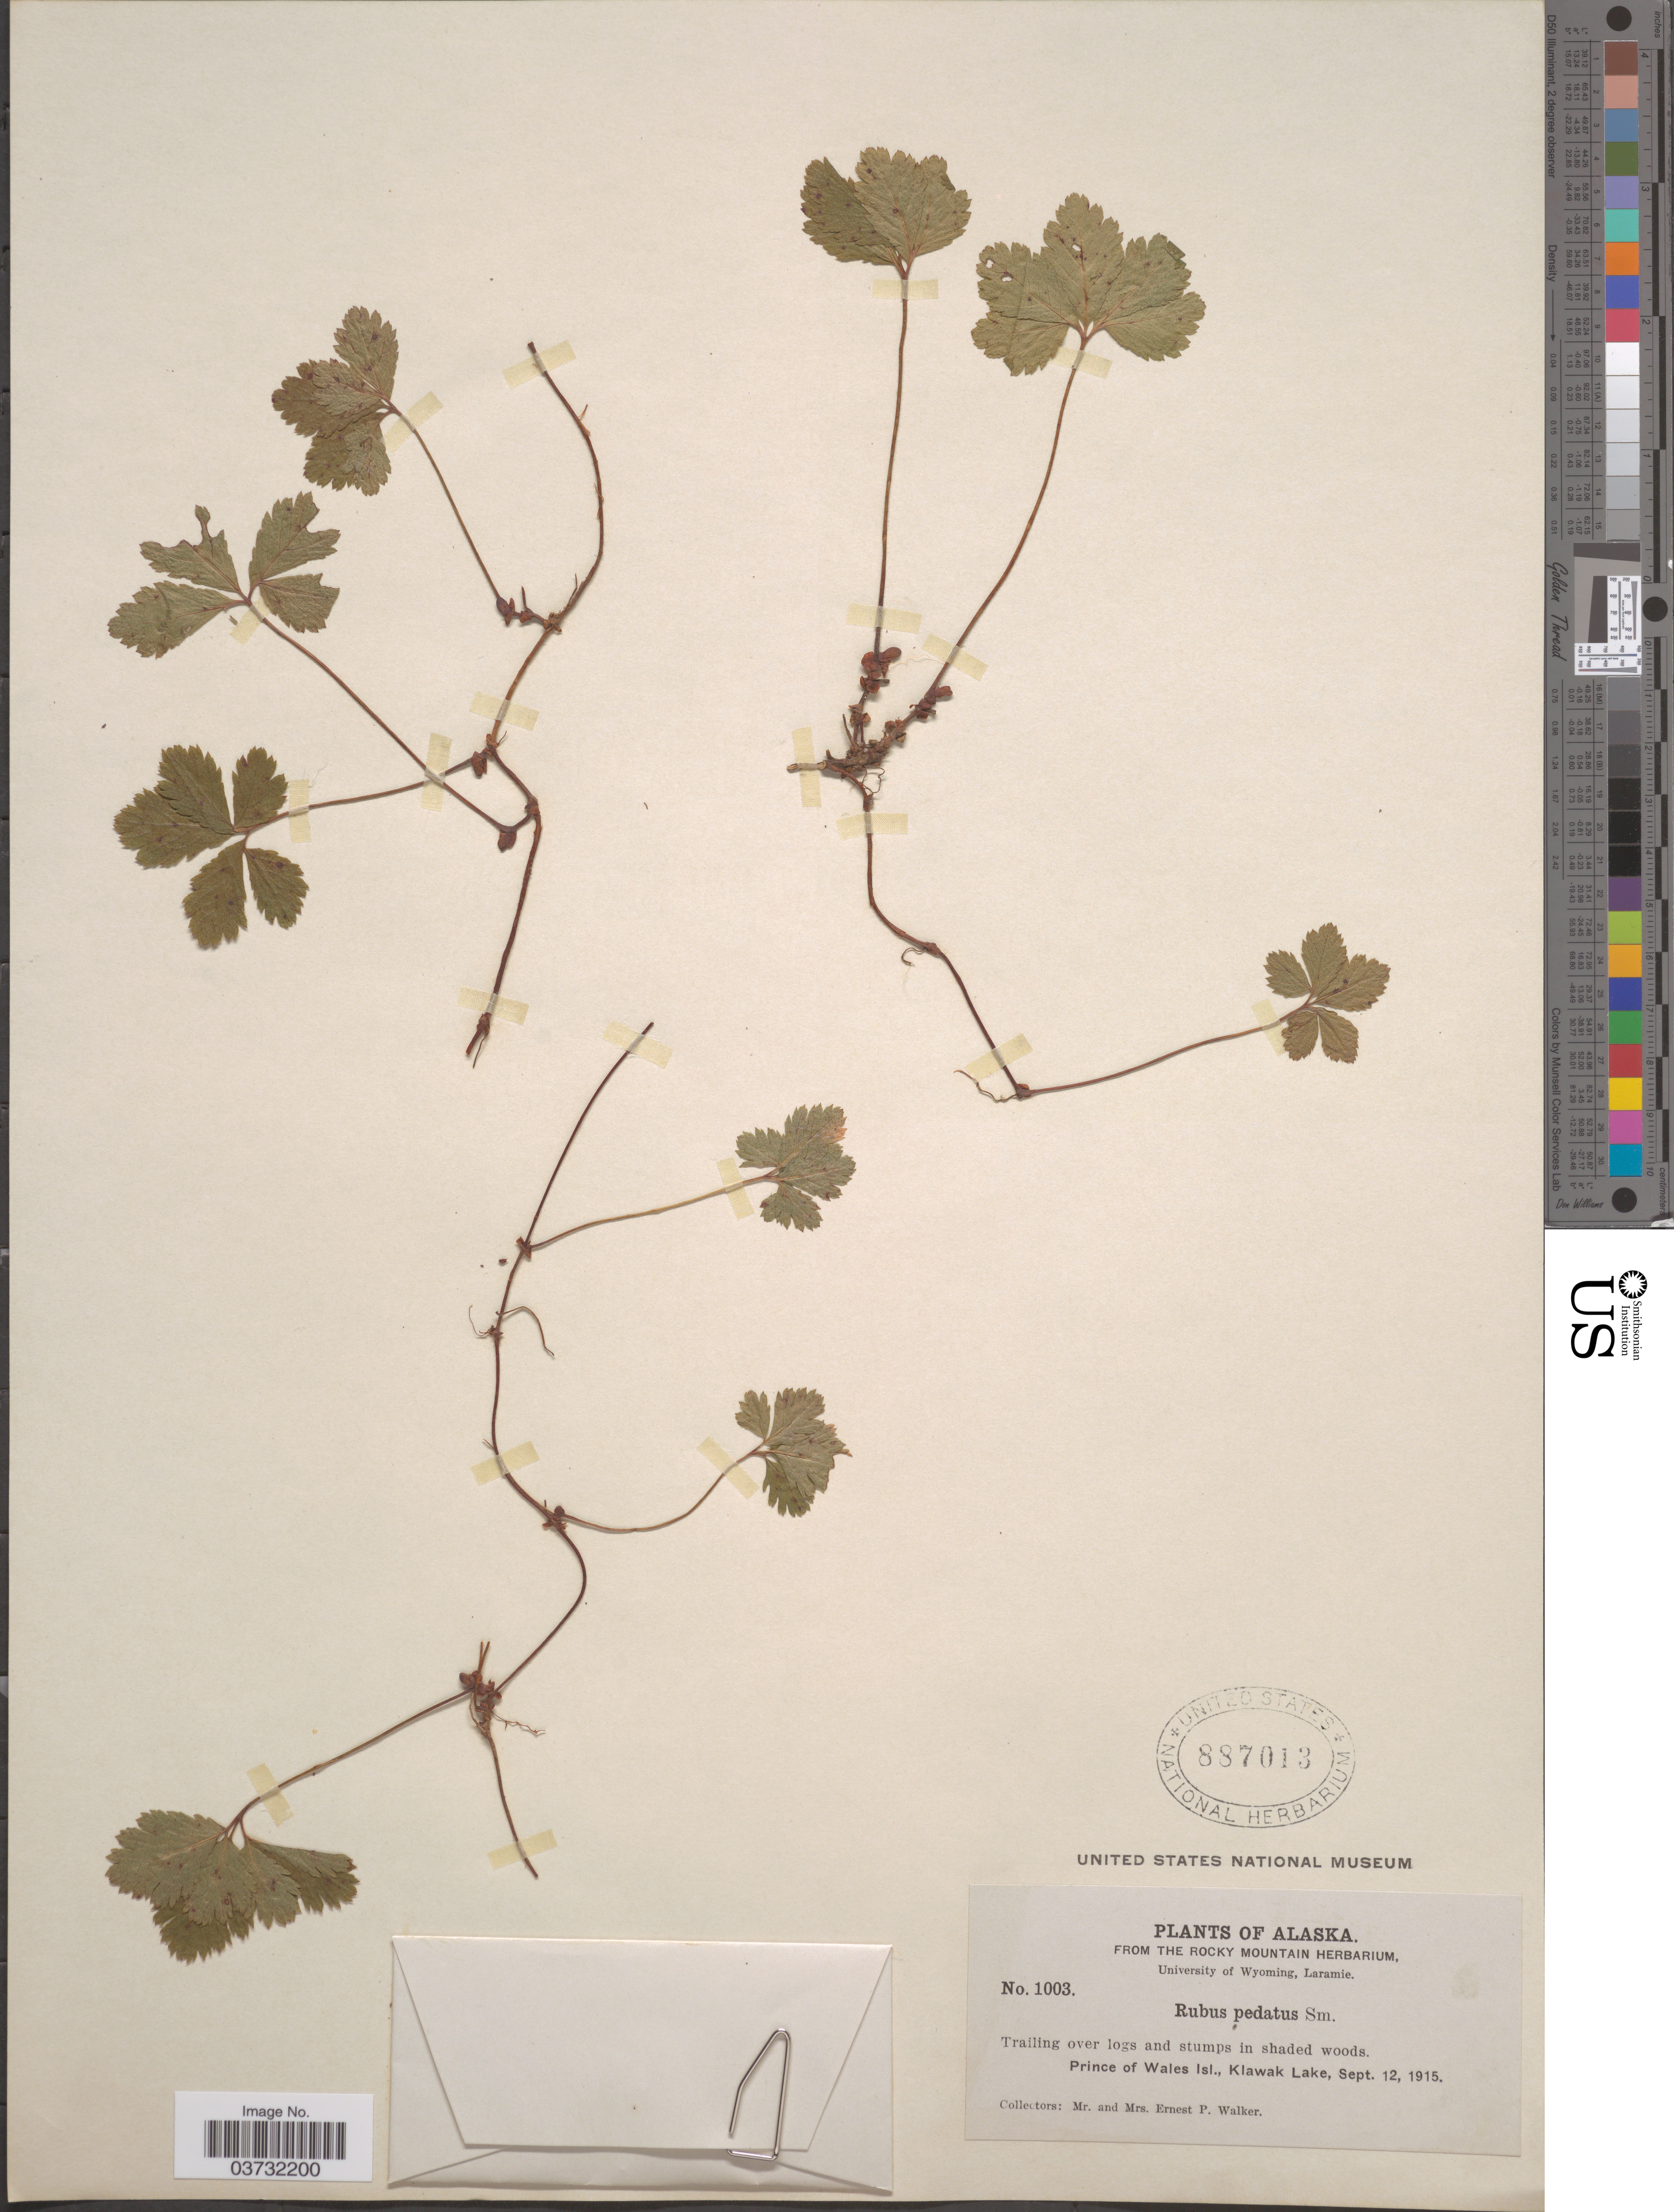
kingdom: Plantae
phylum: Tracheophyta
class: Magnoliopsida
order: Rosales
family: Rosaceae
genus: Rubus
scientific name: Rubus pedatus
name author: Sm.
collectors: E. P. Walker & E. Walker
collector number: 1003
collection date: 1915-09-12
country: United States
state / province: Alaska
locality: Prince of Wales Isl., Klawak Lake.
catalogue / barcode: US 887013